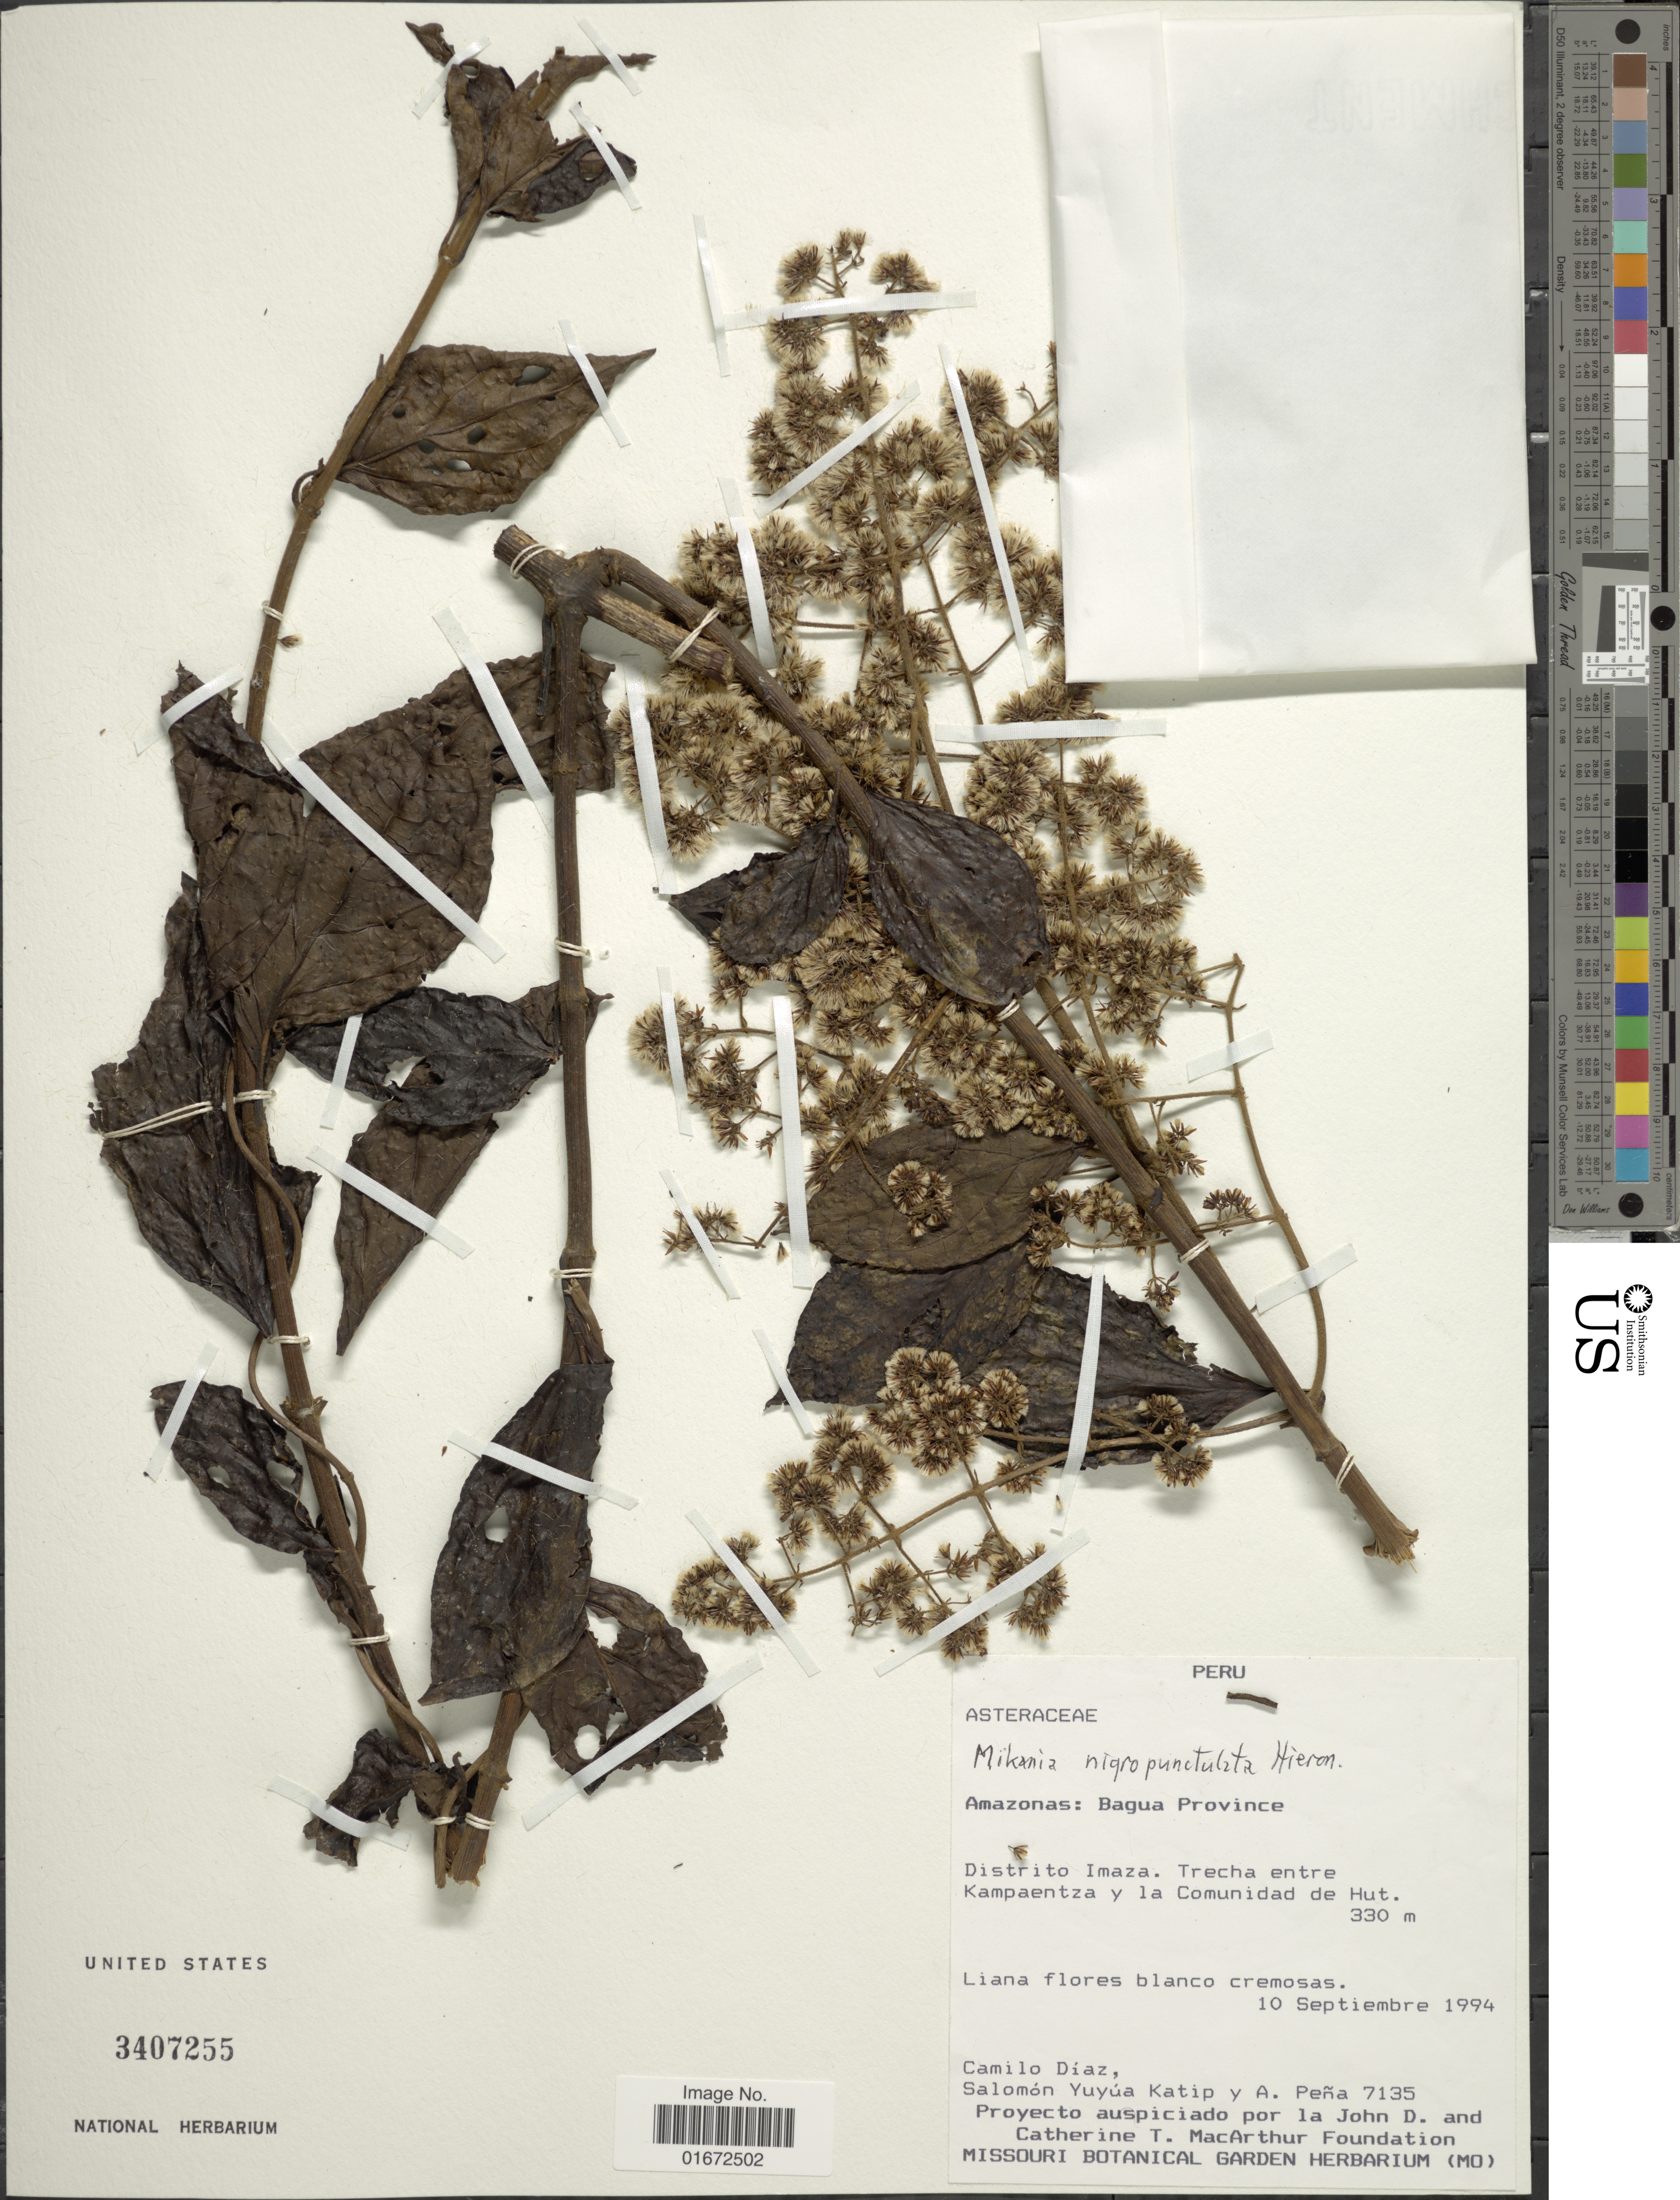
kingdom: Plantae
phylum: Tracheophyta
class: Magnoliopsida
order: Asterales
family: Asteraceae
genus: Mikania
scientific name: Mikania mathewsii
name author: B.L. Rob.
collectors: C. Díaz, S. Yuyúa Katip & A. Peña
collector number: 7135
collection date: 1994-09-10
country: Peru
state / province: Amazonas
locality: Amazonas: Bagua Province. Distrito Imaza. Trecha entre Kampaentza y la Comunidad de Hut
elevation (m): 330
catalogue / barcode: US 3407255